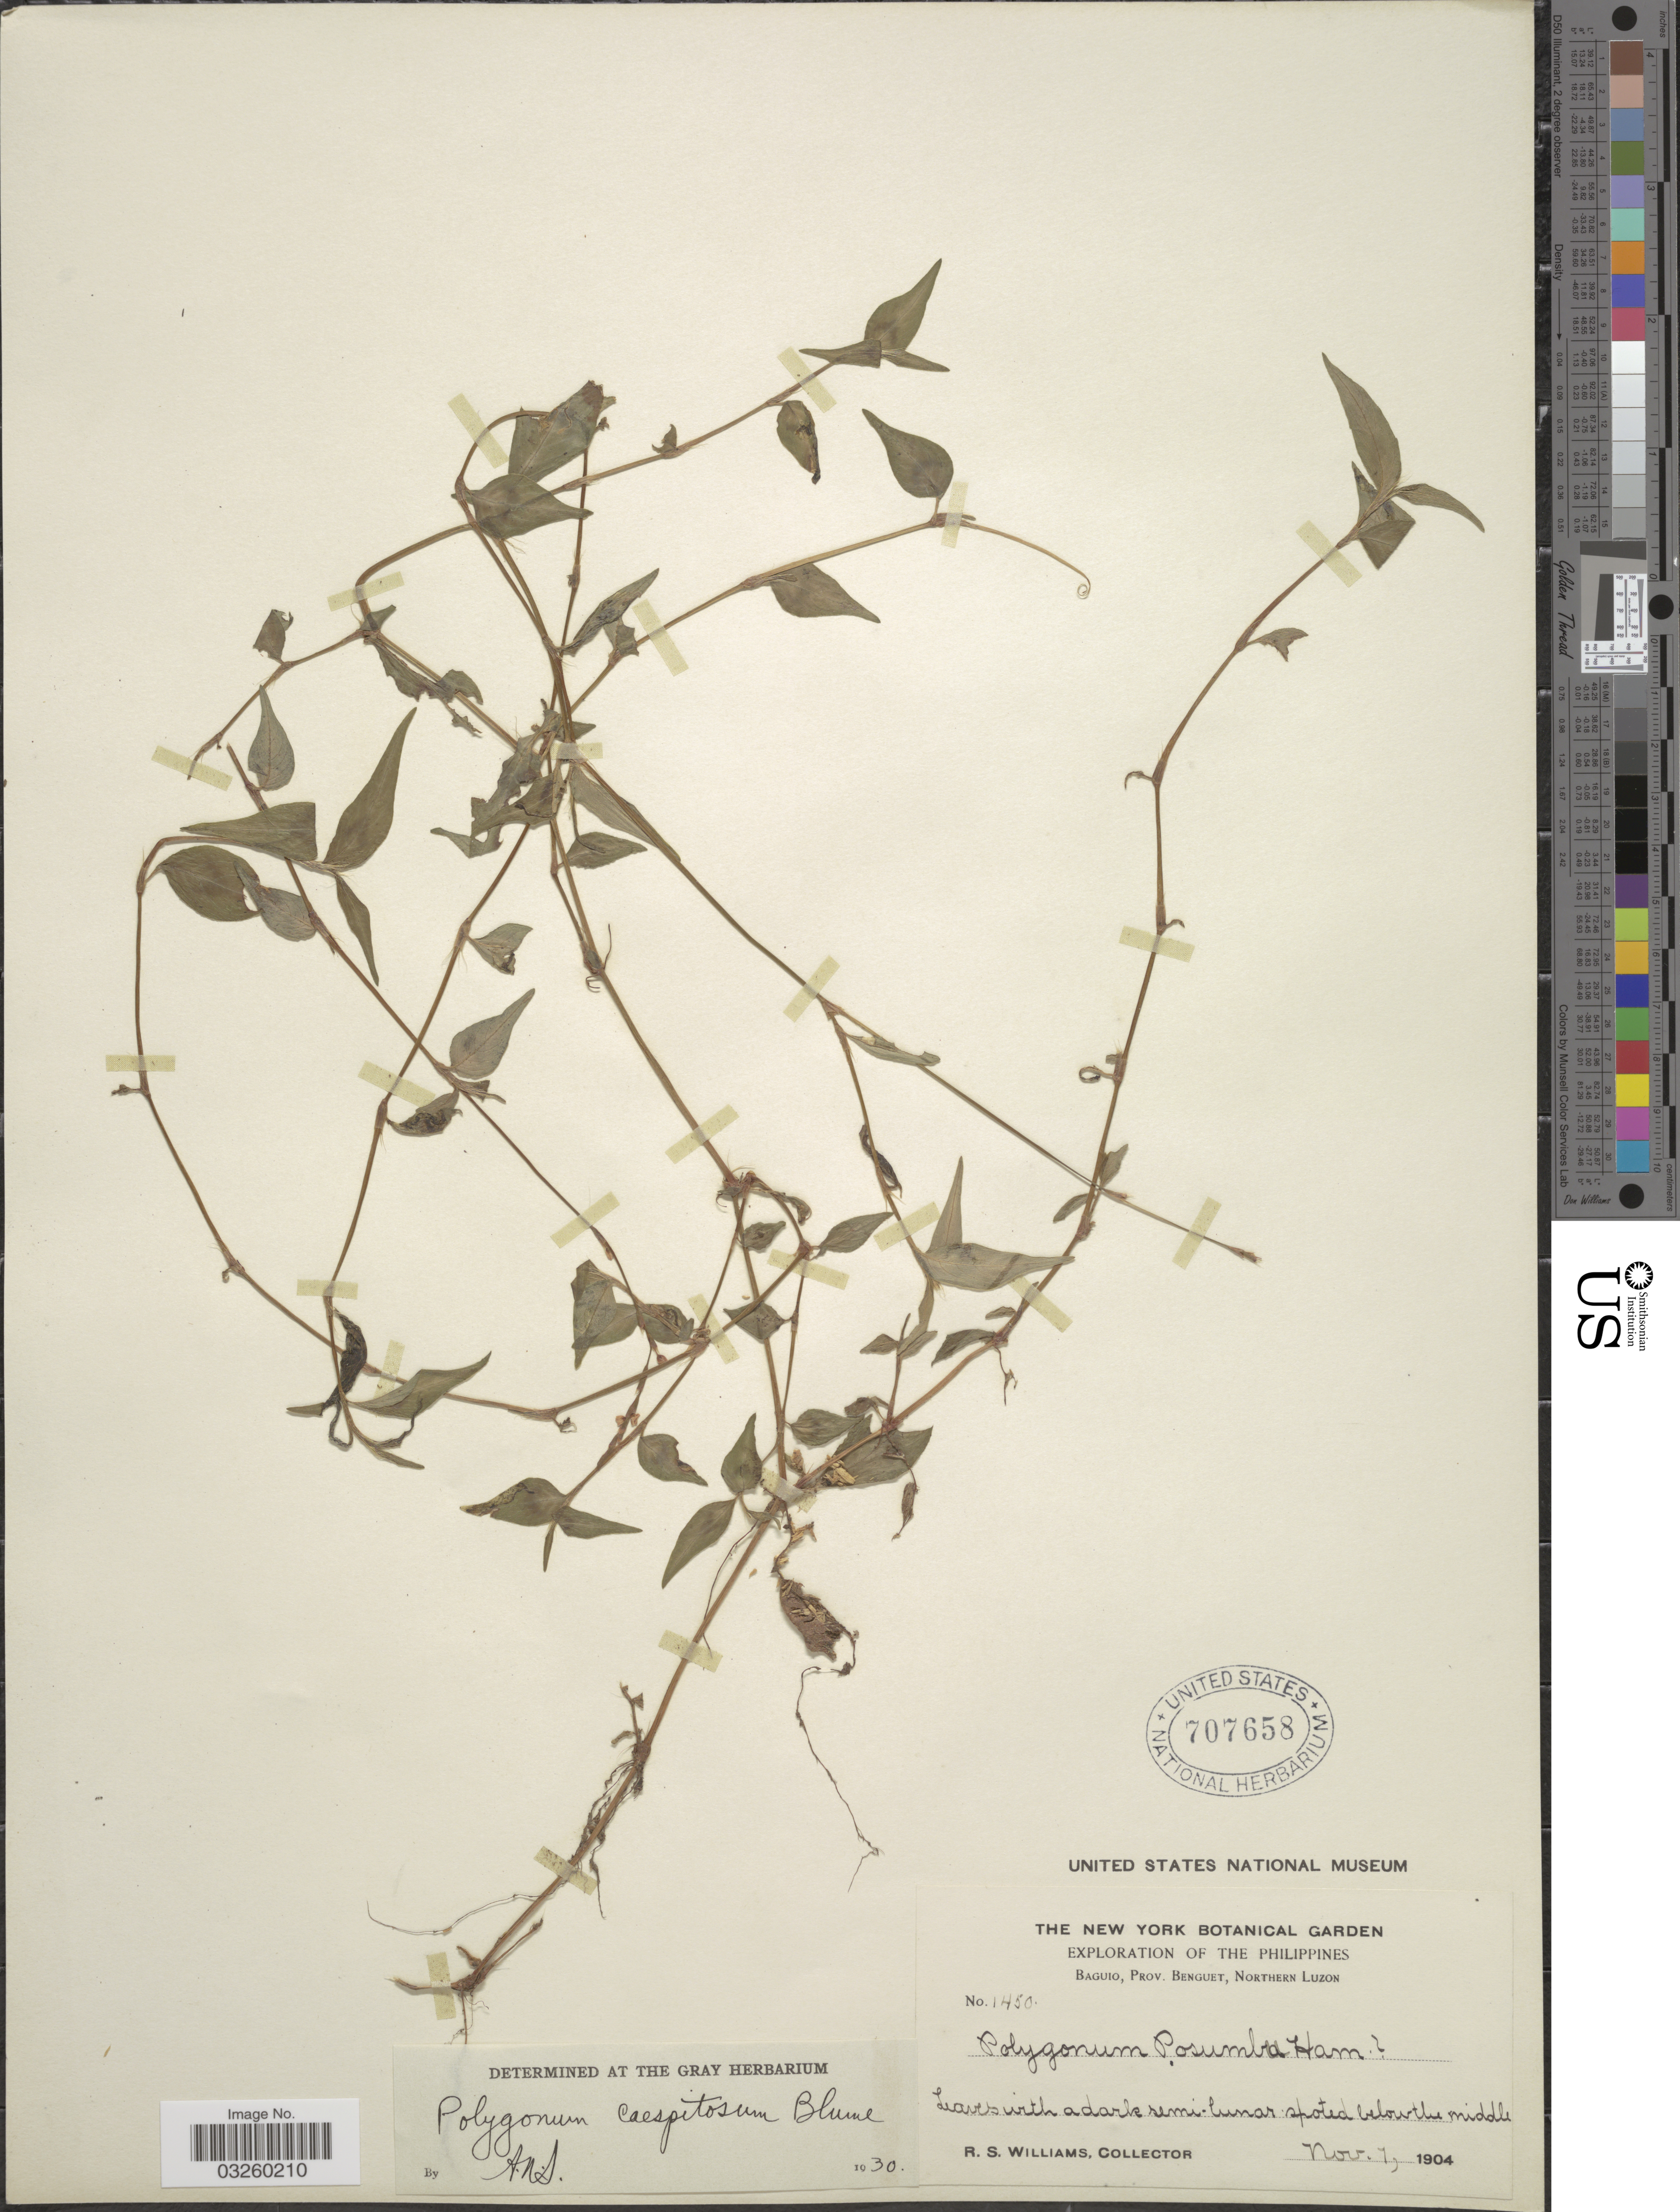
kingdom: Plantae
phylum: Tracheophyta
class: Magnoliopsida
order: Caryophyllales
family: Polygonaceae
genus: Polygonum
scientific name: Polygonum caespitosum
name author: Blume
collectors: R. S. Williams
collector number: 1450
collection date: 1904-11-07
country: Philippines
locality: Baguio, Prov. Benguet, Northern Luzon.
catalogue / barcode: US 707658